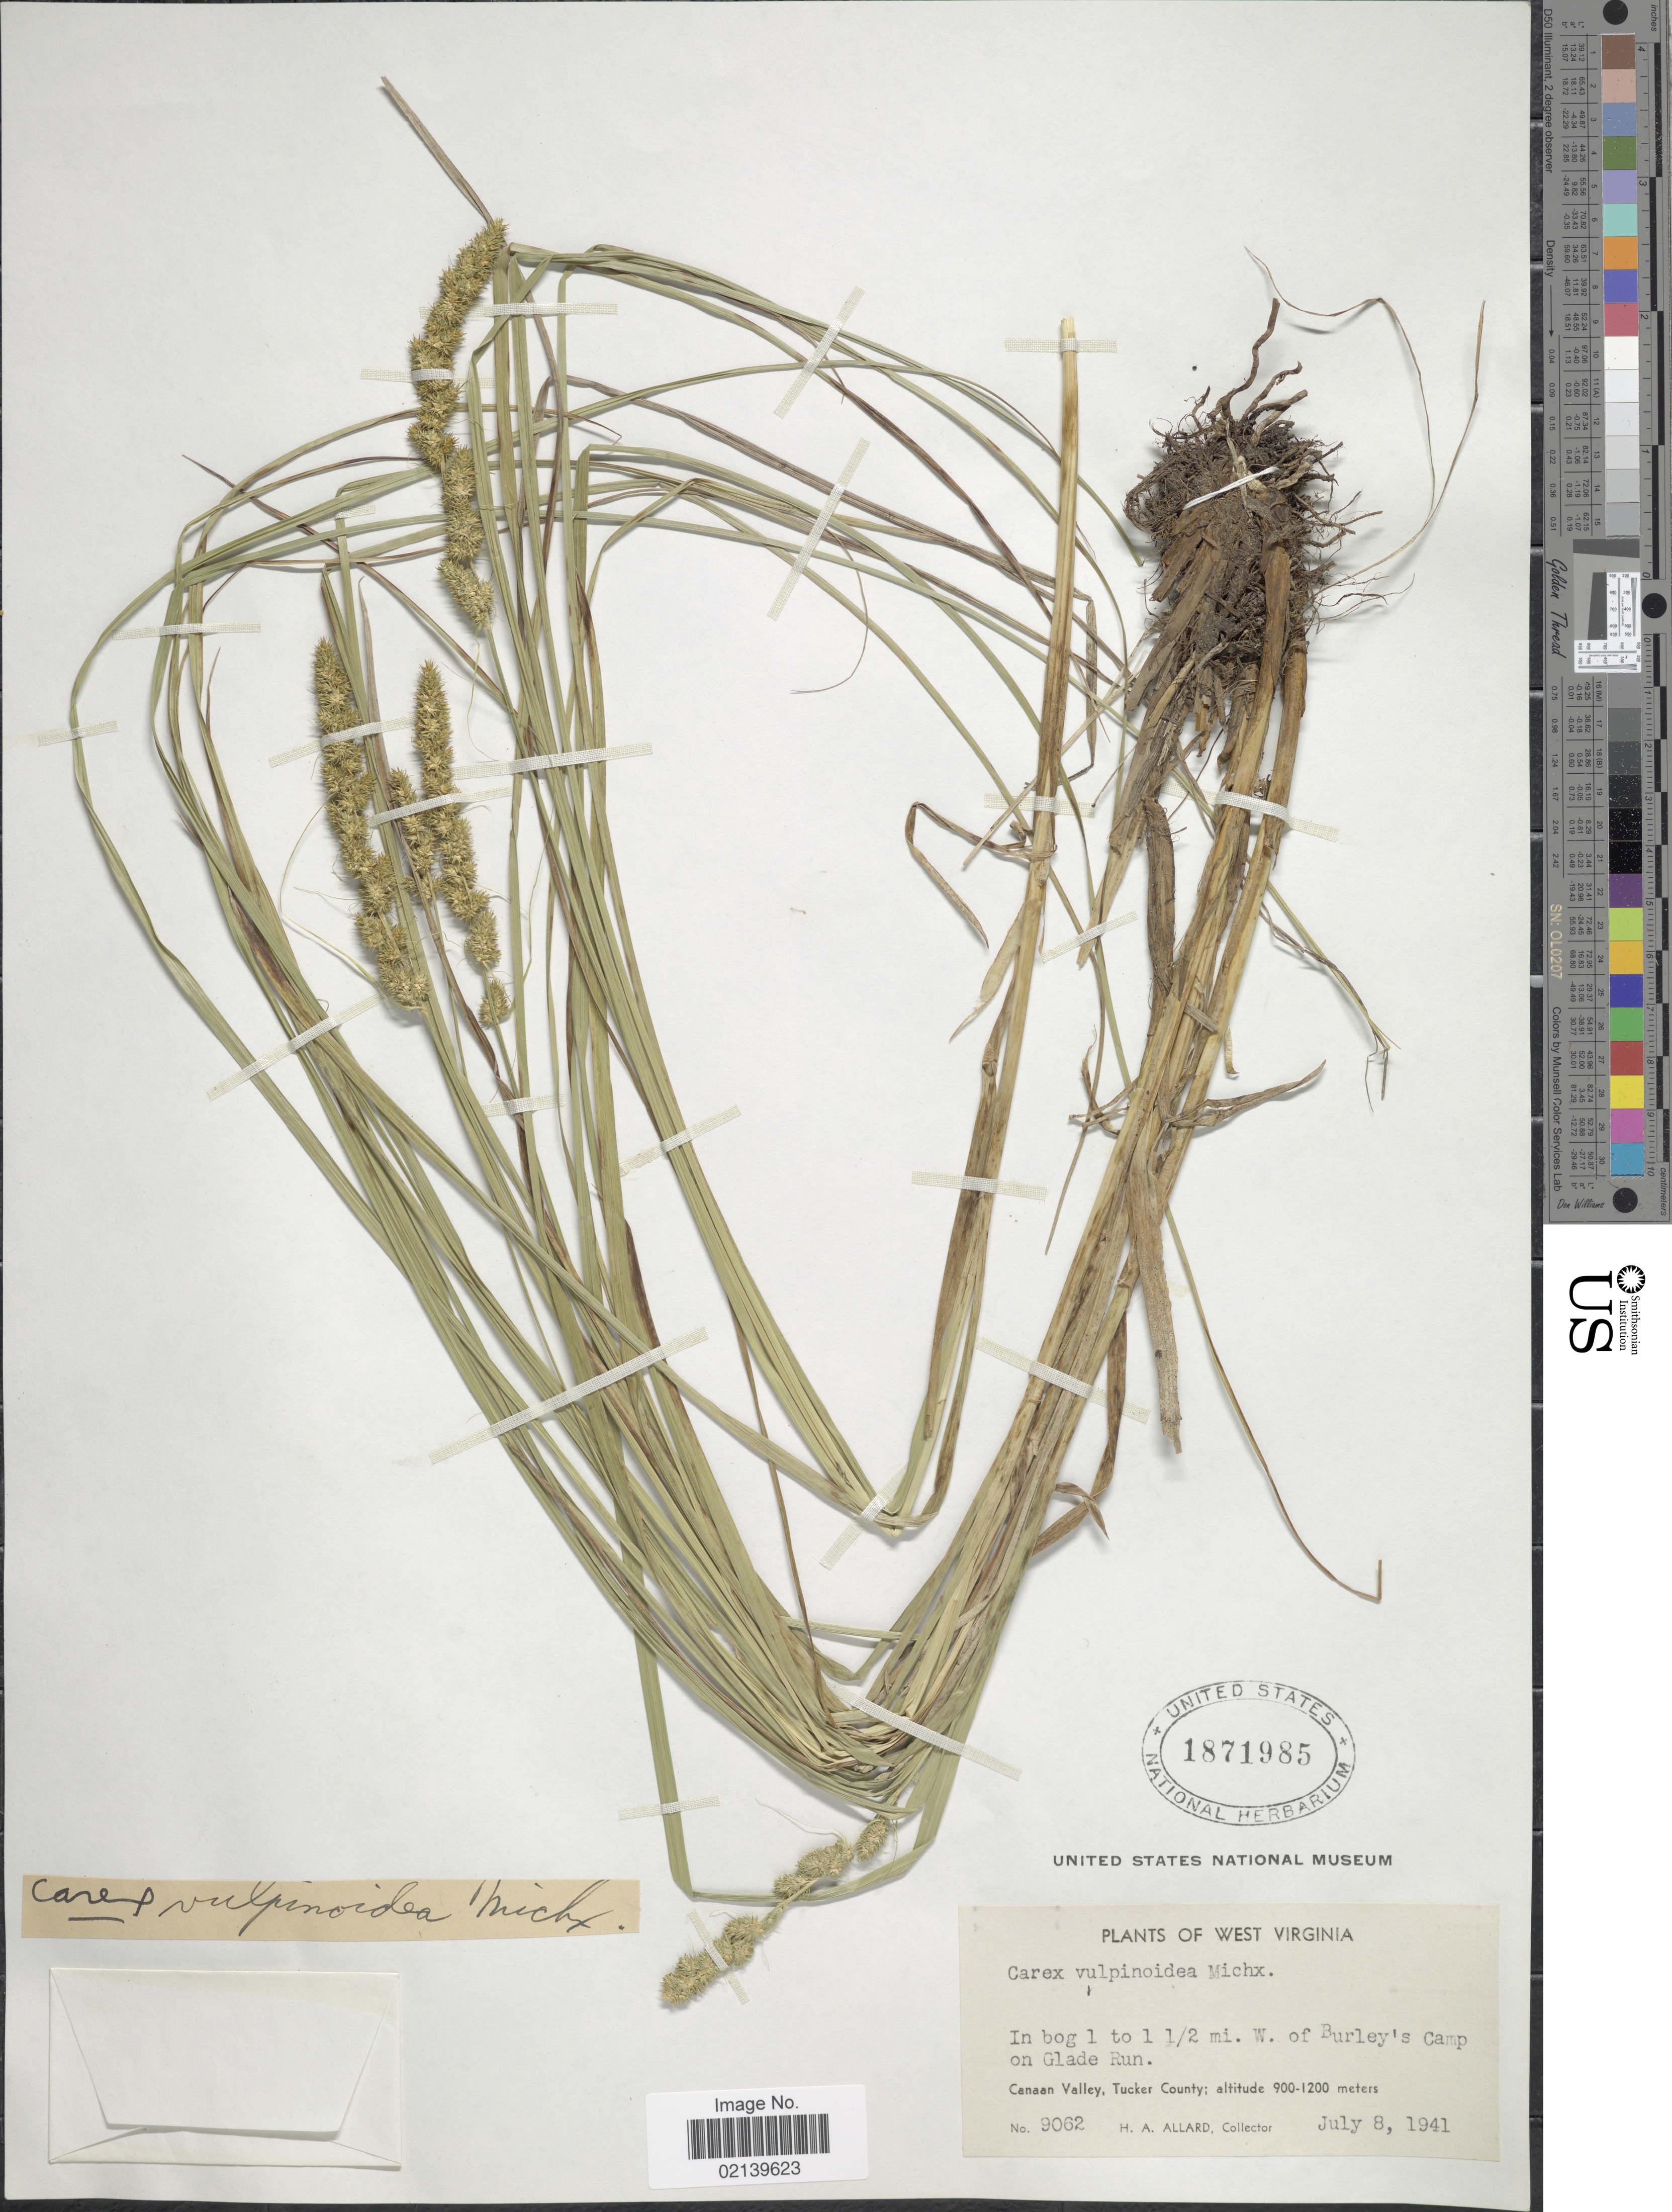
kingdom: Plantae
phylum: Tracheophyta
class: Liliopsida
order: Poales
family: Cyperaceae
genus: Carex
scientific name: Carex vulpinoidea Michx.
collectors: H. A. Allard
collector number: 9062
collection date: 1941-07-08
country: United States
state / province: West Virginia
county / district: Tucker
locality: In bog 1 to 1½ mi. w. of Burley's Camp on Glade Run. Canaan Valley, Tucker County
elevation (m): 900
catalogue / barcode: US 1871985